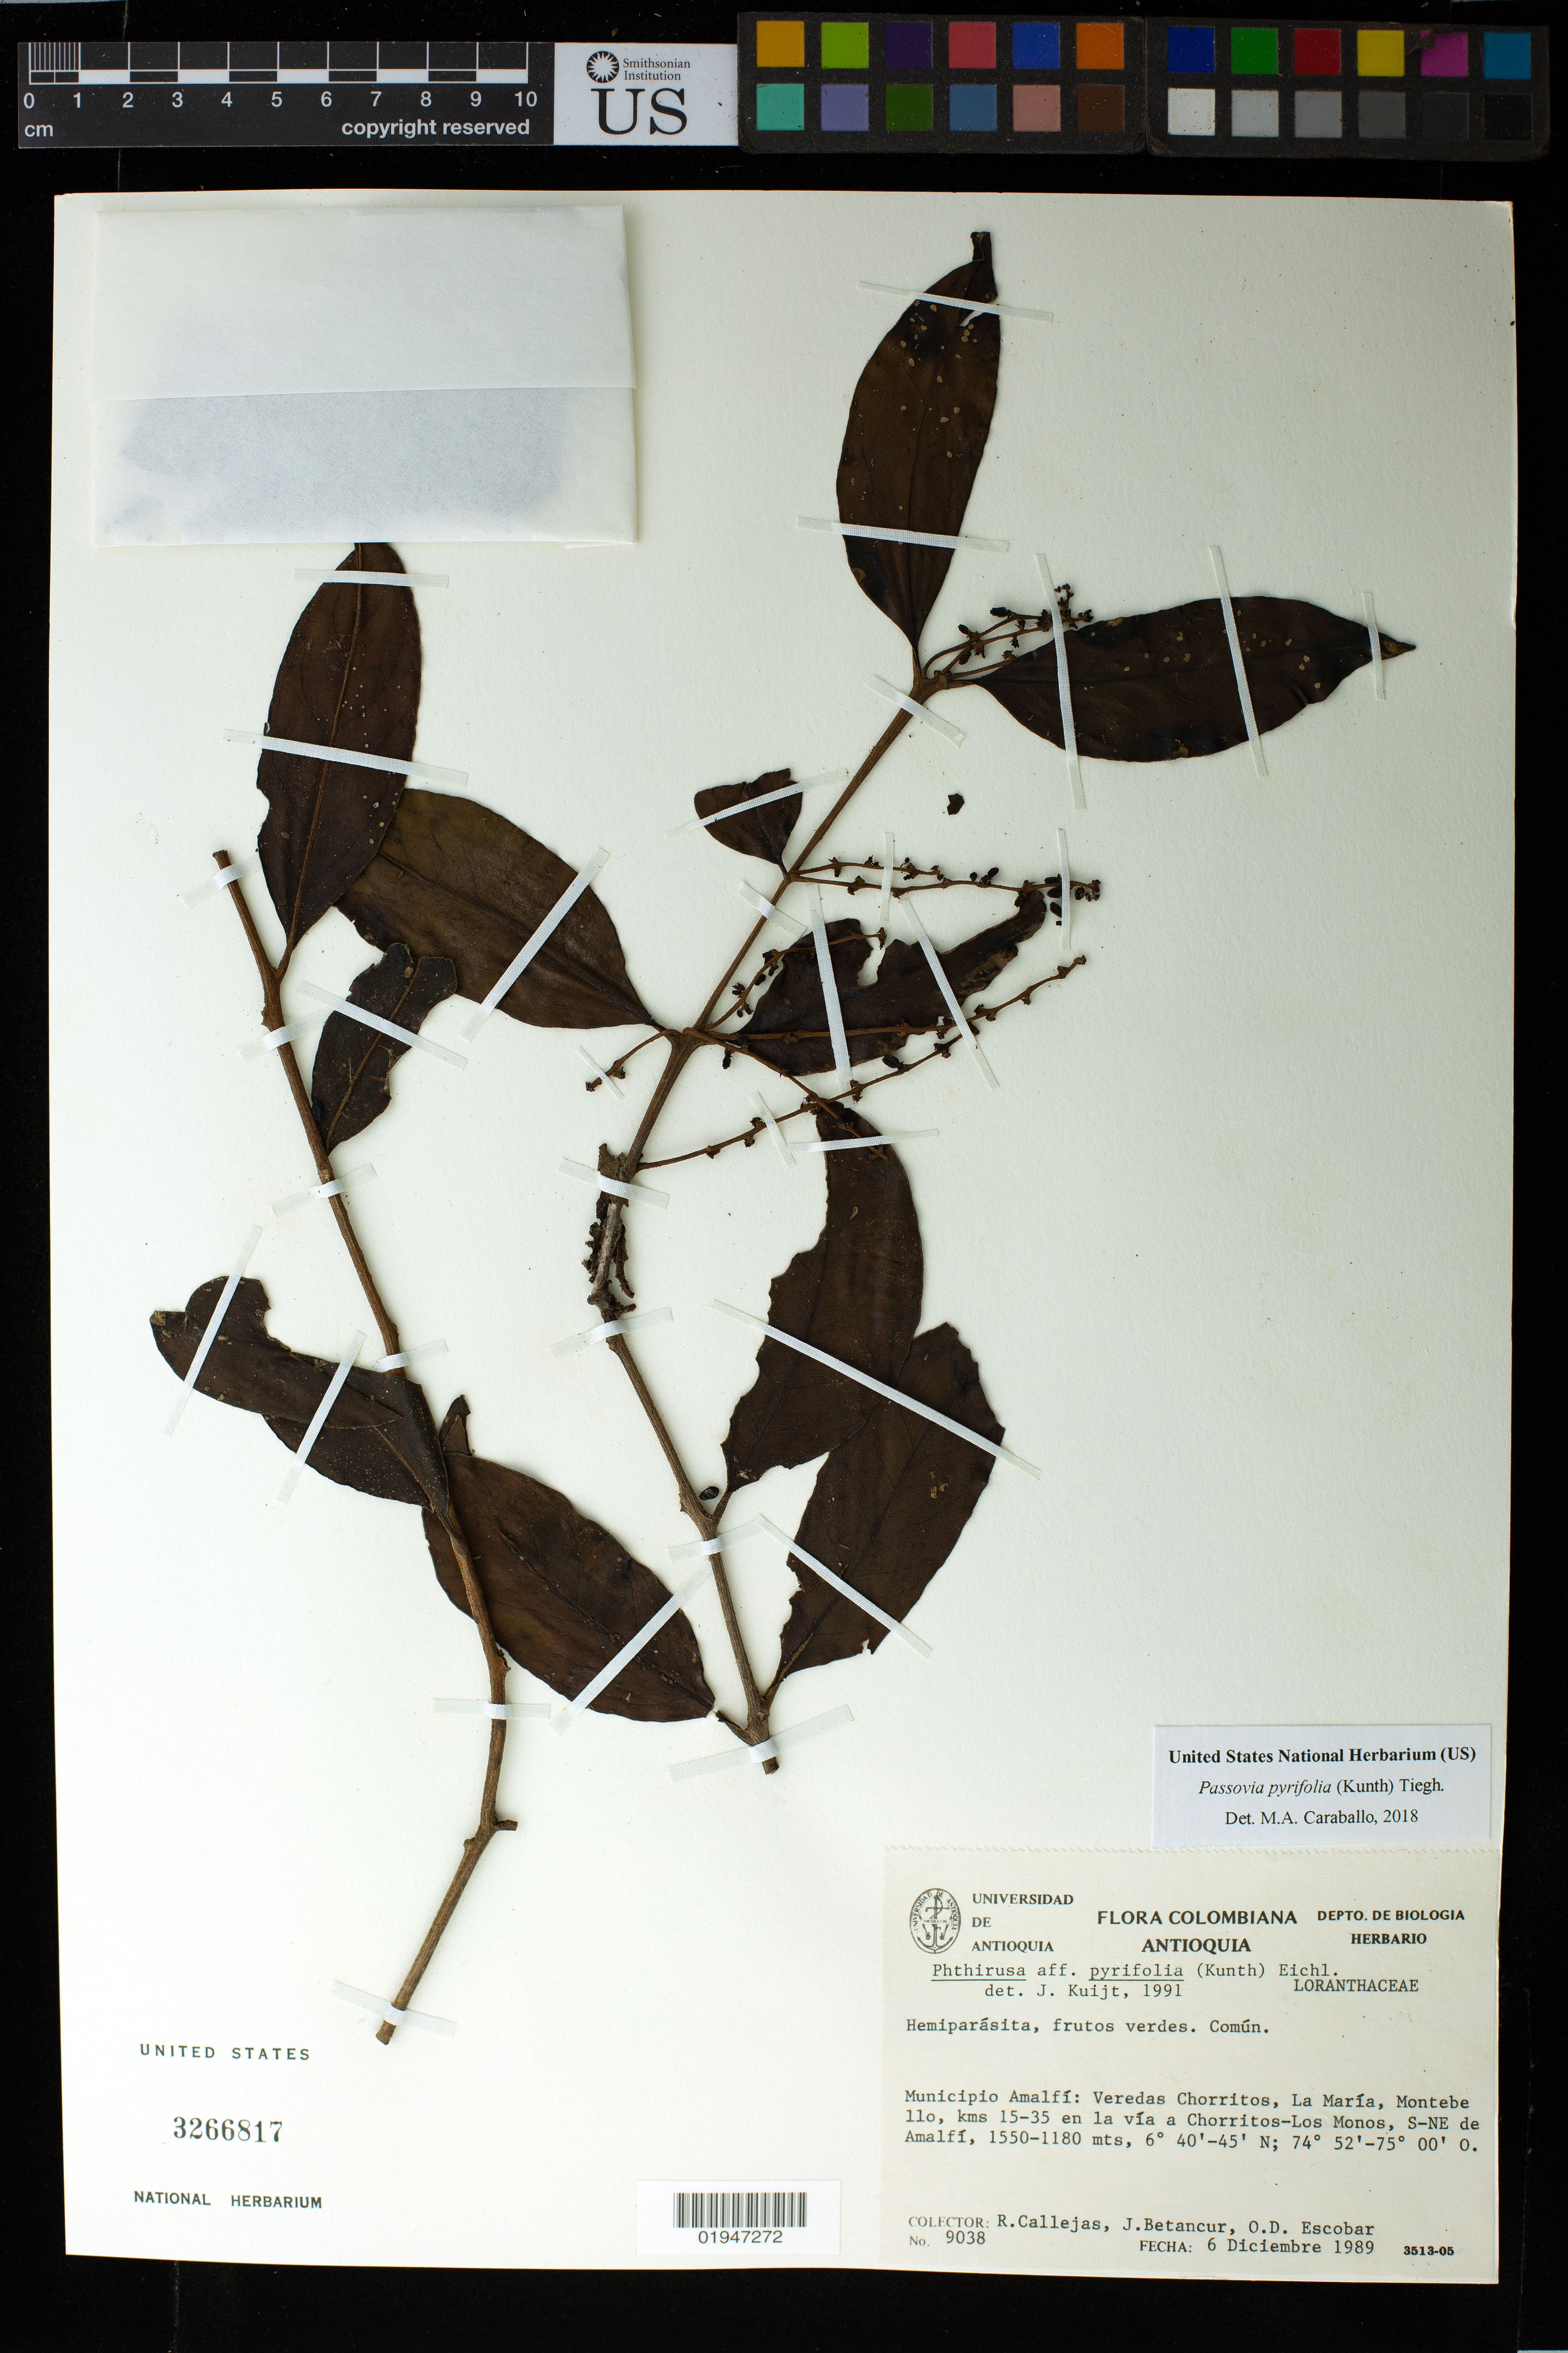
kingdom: Plantae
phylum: Tracheophyta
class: Magnoliopsida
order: Santalales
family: Loranthaceae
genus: Passovia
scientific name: Passovia pyrifolia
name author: (Kunth) Tiegh.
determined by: Caraballo-Ortiz, Marcos A., (MISS), University of Mississippi (UNITED STATES)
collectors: R. Callejas, J. Betancur & O. D. Escobar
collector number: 9038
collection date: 1989-12-06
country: Colombia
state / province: Antioquiá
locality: Municipio Amalfí; Veredas Chorritos, La María, Montebe 110, kms 15-35 en la vía a Chorritos-Los Monos, S-NE de Amalfí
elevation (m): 1180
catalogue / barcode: US 3266817